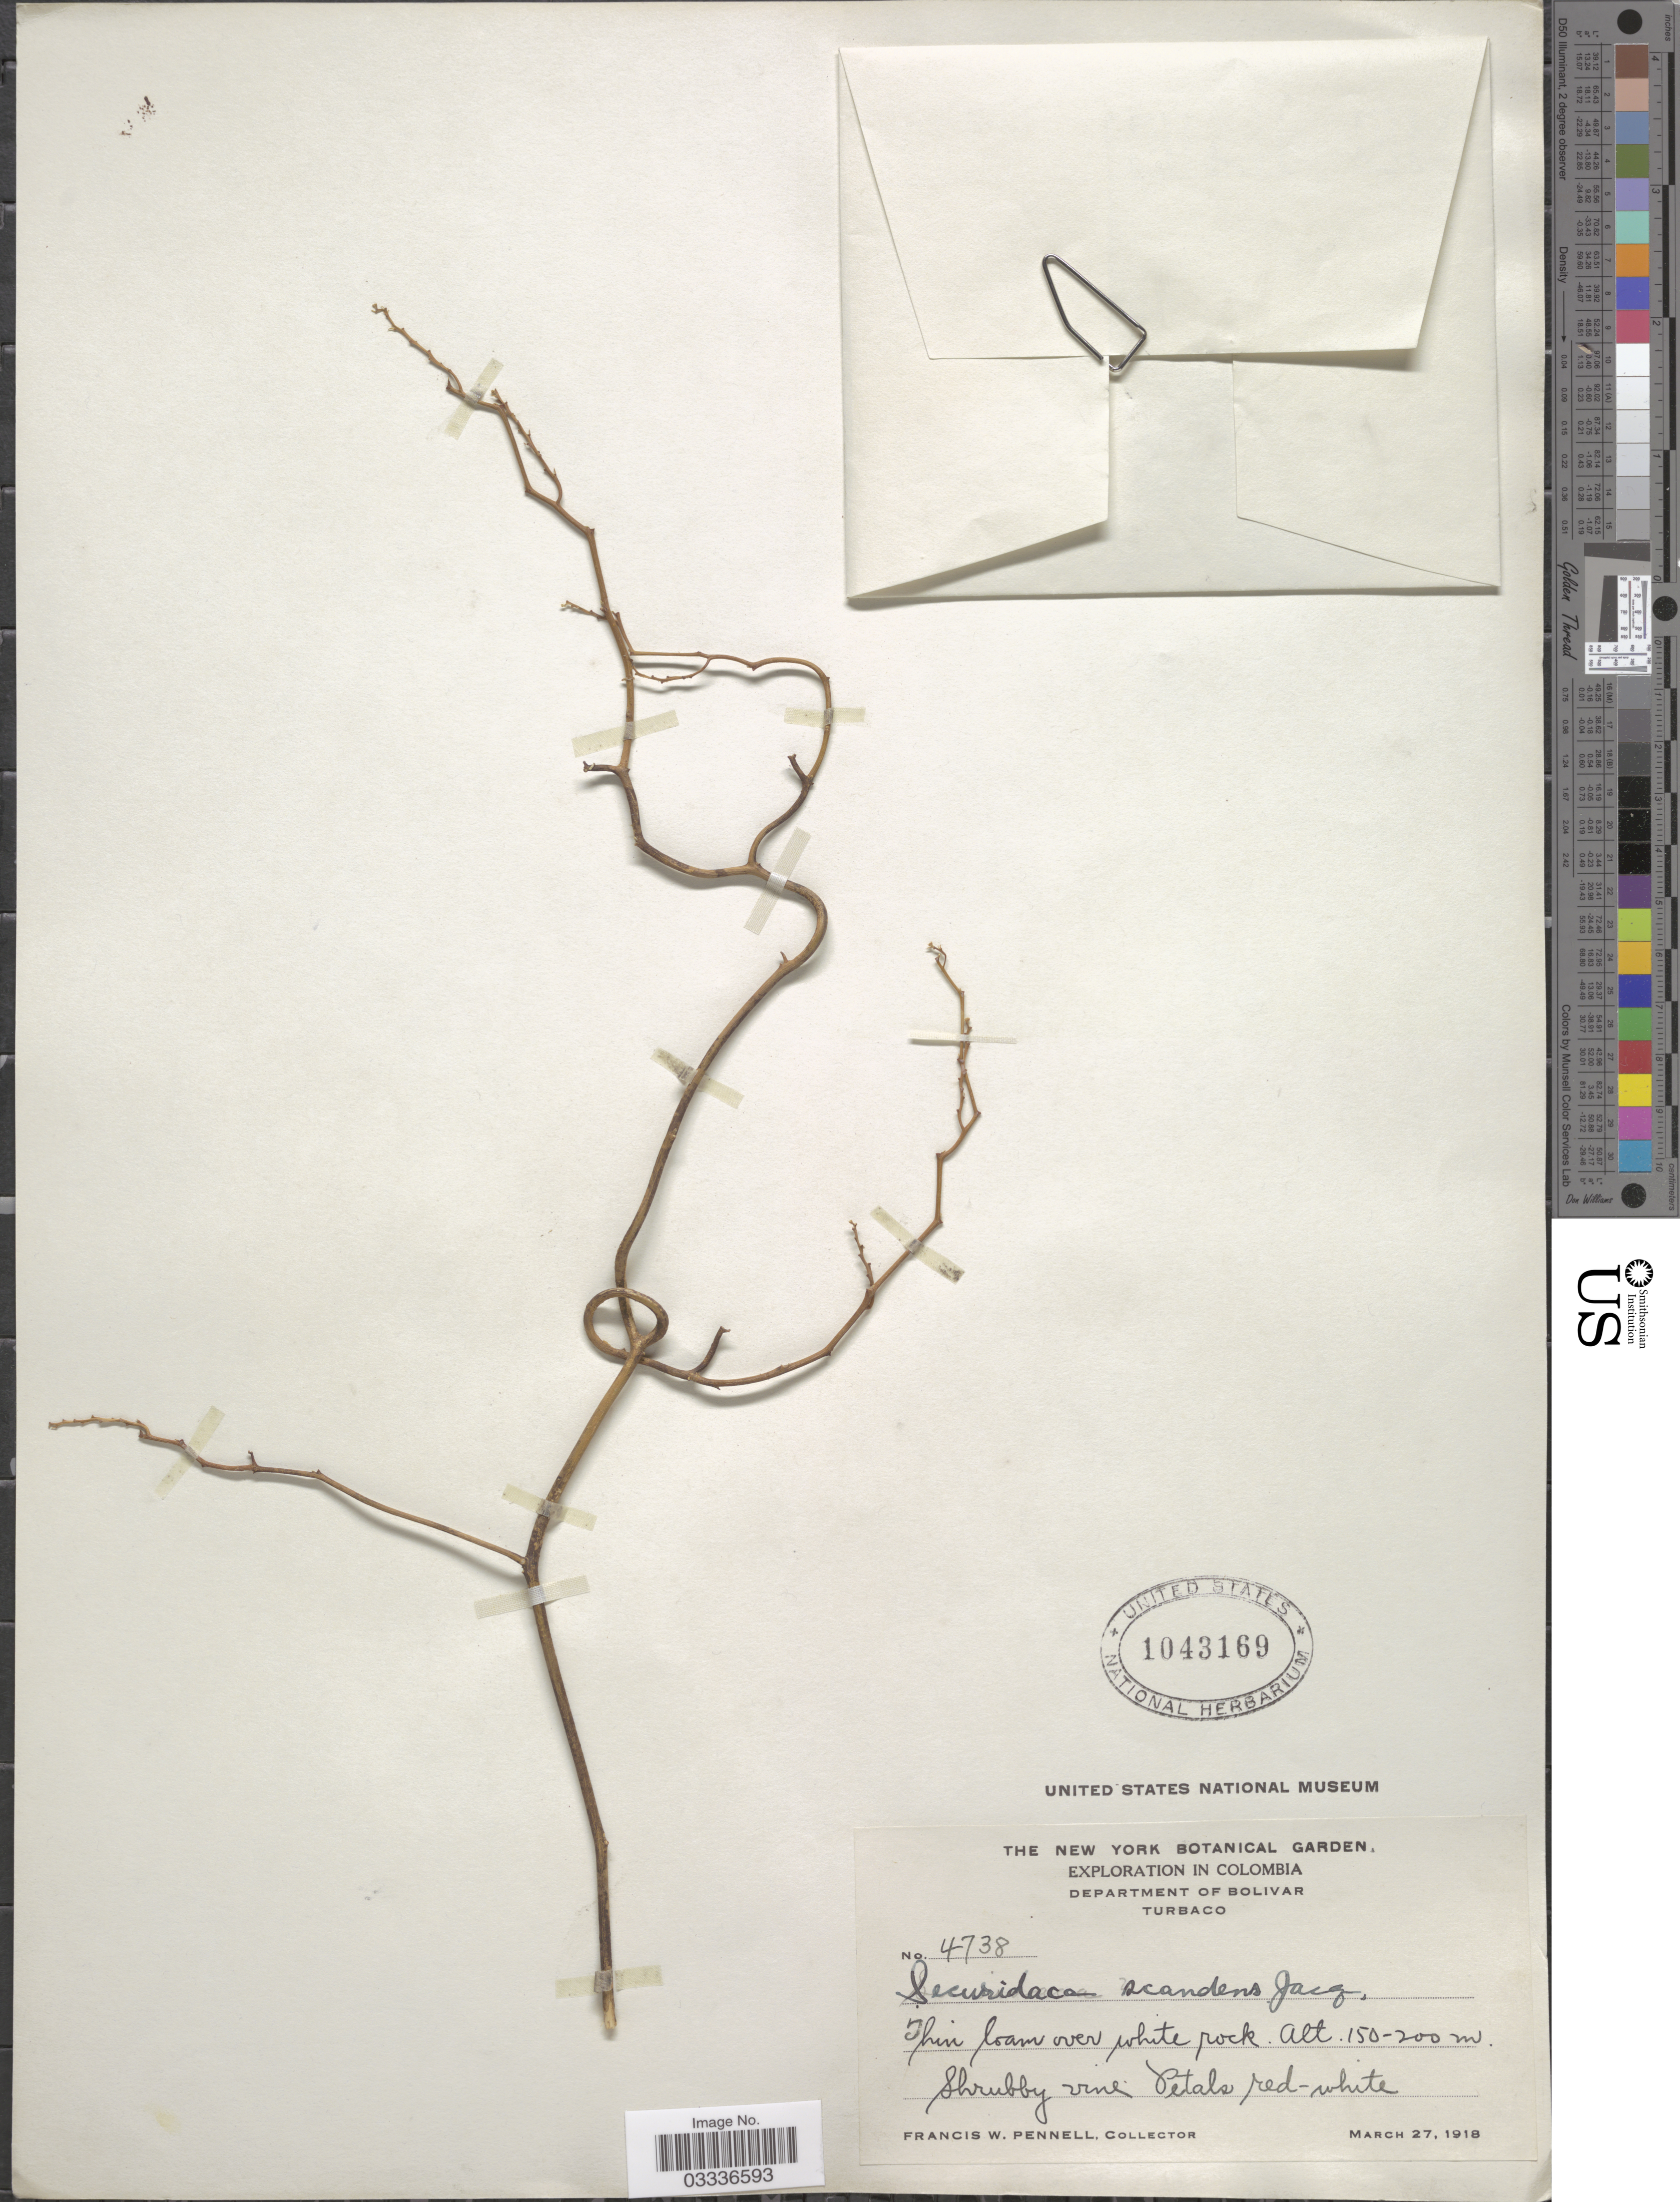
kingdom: Plantae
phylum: Tracheophyta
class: Magnoliopsida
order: Fabales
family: Polygalaceae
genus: Securidaca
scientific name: Securidaca scandens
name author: Jacq.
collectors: F. W. Pennell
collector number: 4738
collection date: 1918-03-27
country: Colombia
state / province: Bolívar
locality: Department of Bolivar. Turbaco.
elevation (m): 150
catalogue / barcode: US 1043169